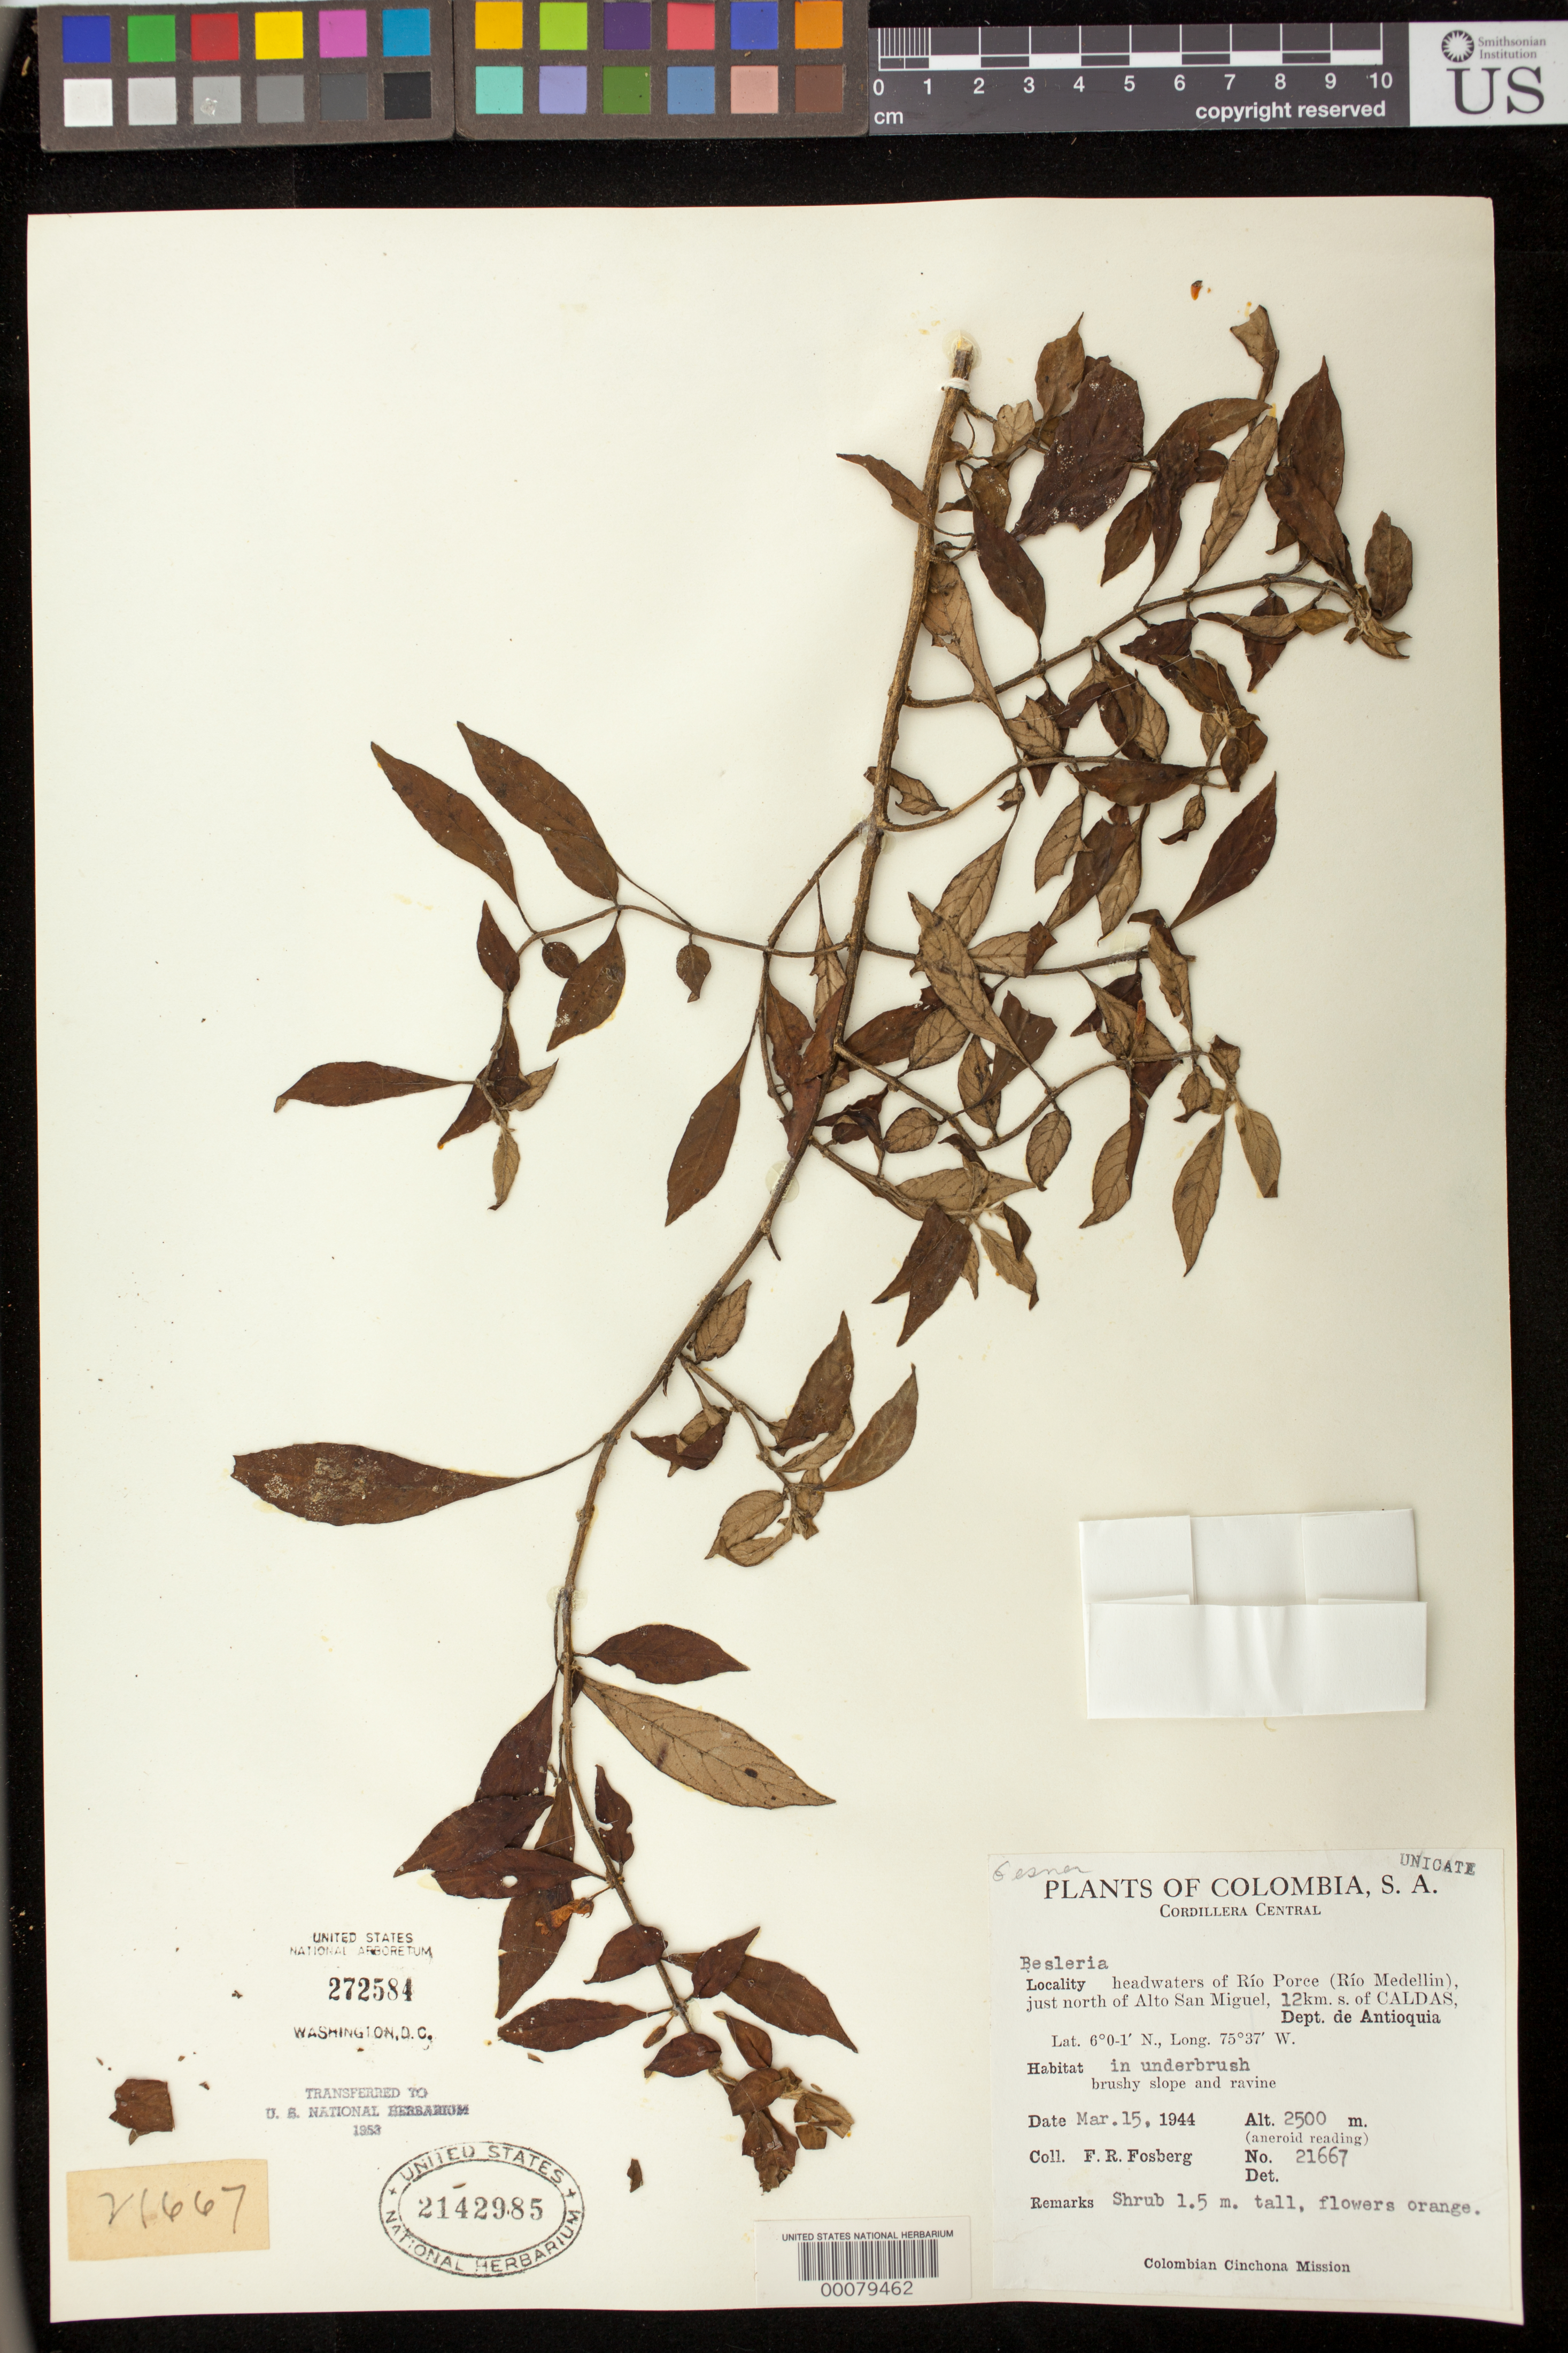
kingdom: Plantae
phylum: Tracheophyta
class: Magnoliopsida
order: Lamiales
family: Gesneriaceae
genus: Besleria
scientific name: Besleria sp.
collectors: F. R. Fosberg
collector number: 21667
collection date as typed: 15 Mar 1944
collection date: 1944-03-15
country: Colombia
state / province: Antioquia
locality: Cordillera Central, headwaters of Rio Porce (Rio Medellin), just N of Alto San Miguel, 12 km S of Caldas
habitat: In underbrush, brushy slope and ravine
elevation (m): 2500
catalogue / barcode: US 2142985